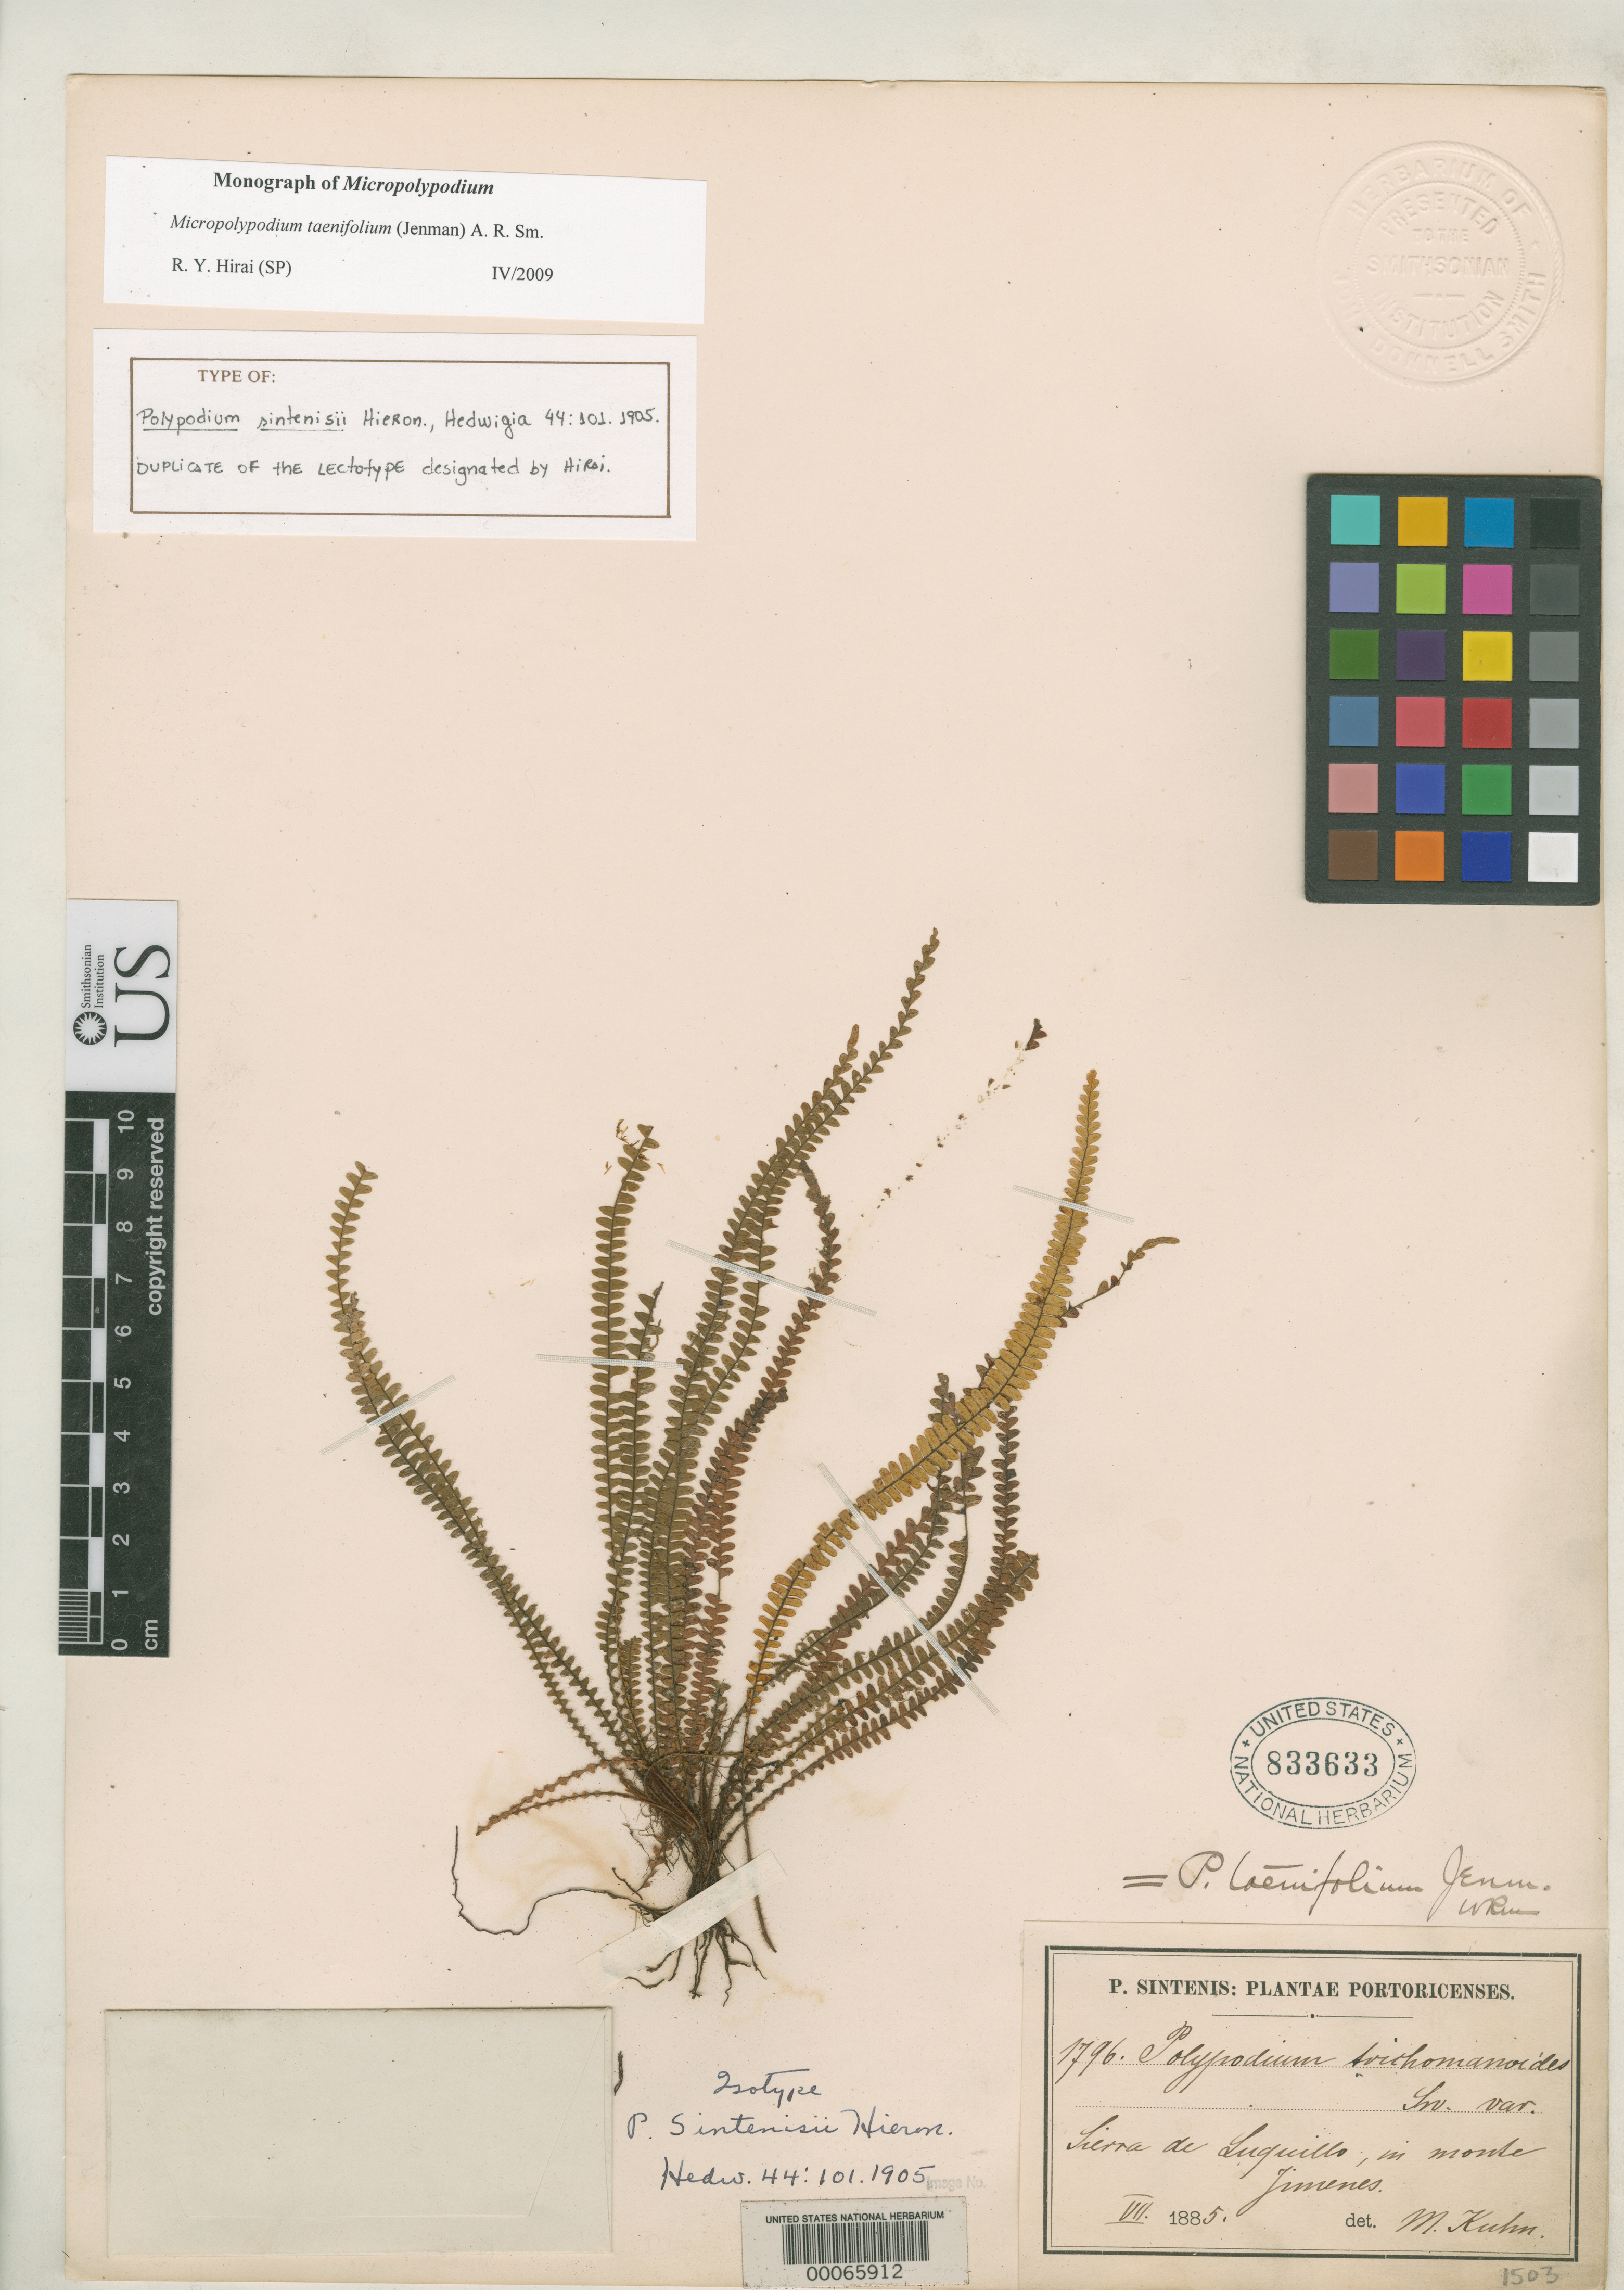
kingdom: Plantae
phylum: Tracheophyta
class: Polypodiopsida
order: Polypodiales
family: Polypodiaceae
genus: Polypodium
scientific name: Polypodium sintenisii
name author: Hieron.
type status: Type Collection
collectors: P. Sintenis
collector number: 1796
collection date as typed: Jul 1885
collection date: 1885-07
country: Puerto Rico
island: Greater Antilles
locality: Sierra de Luguillo, in Monte Jimenes.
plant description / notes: Annotated as "duplicate of the lectotype", lectotypification apparently ined.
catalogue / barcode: US 833633